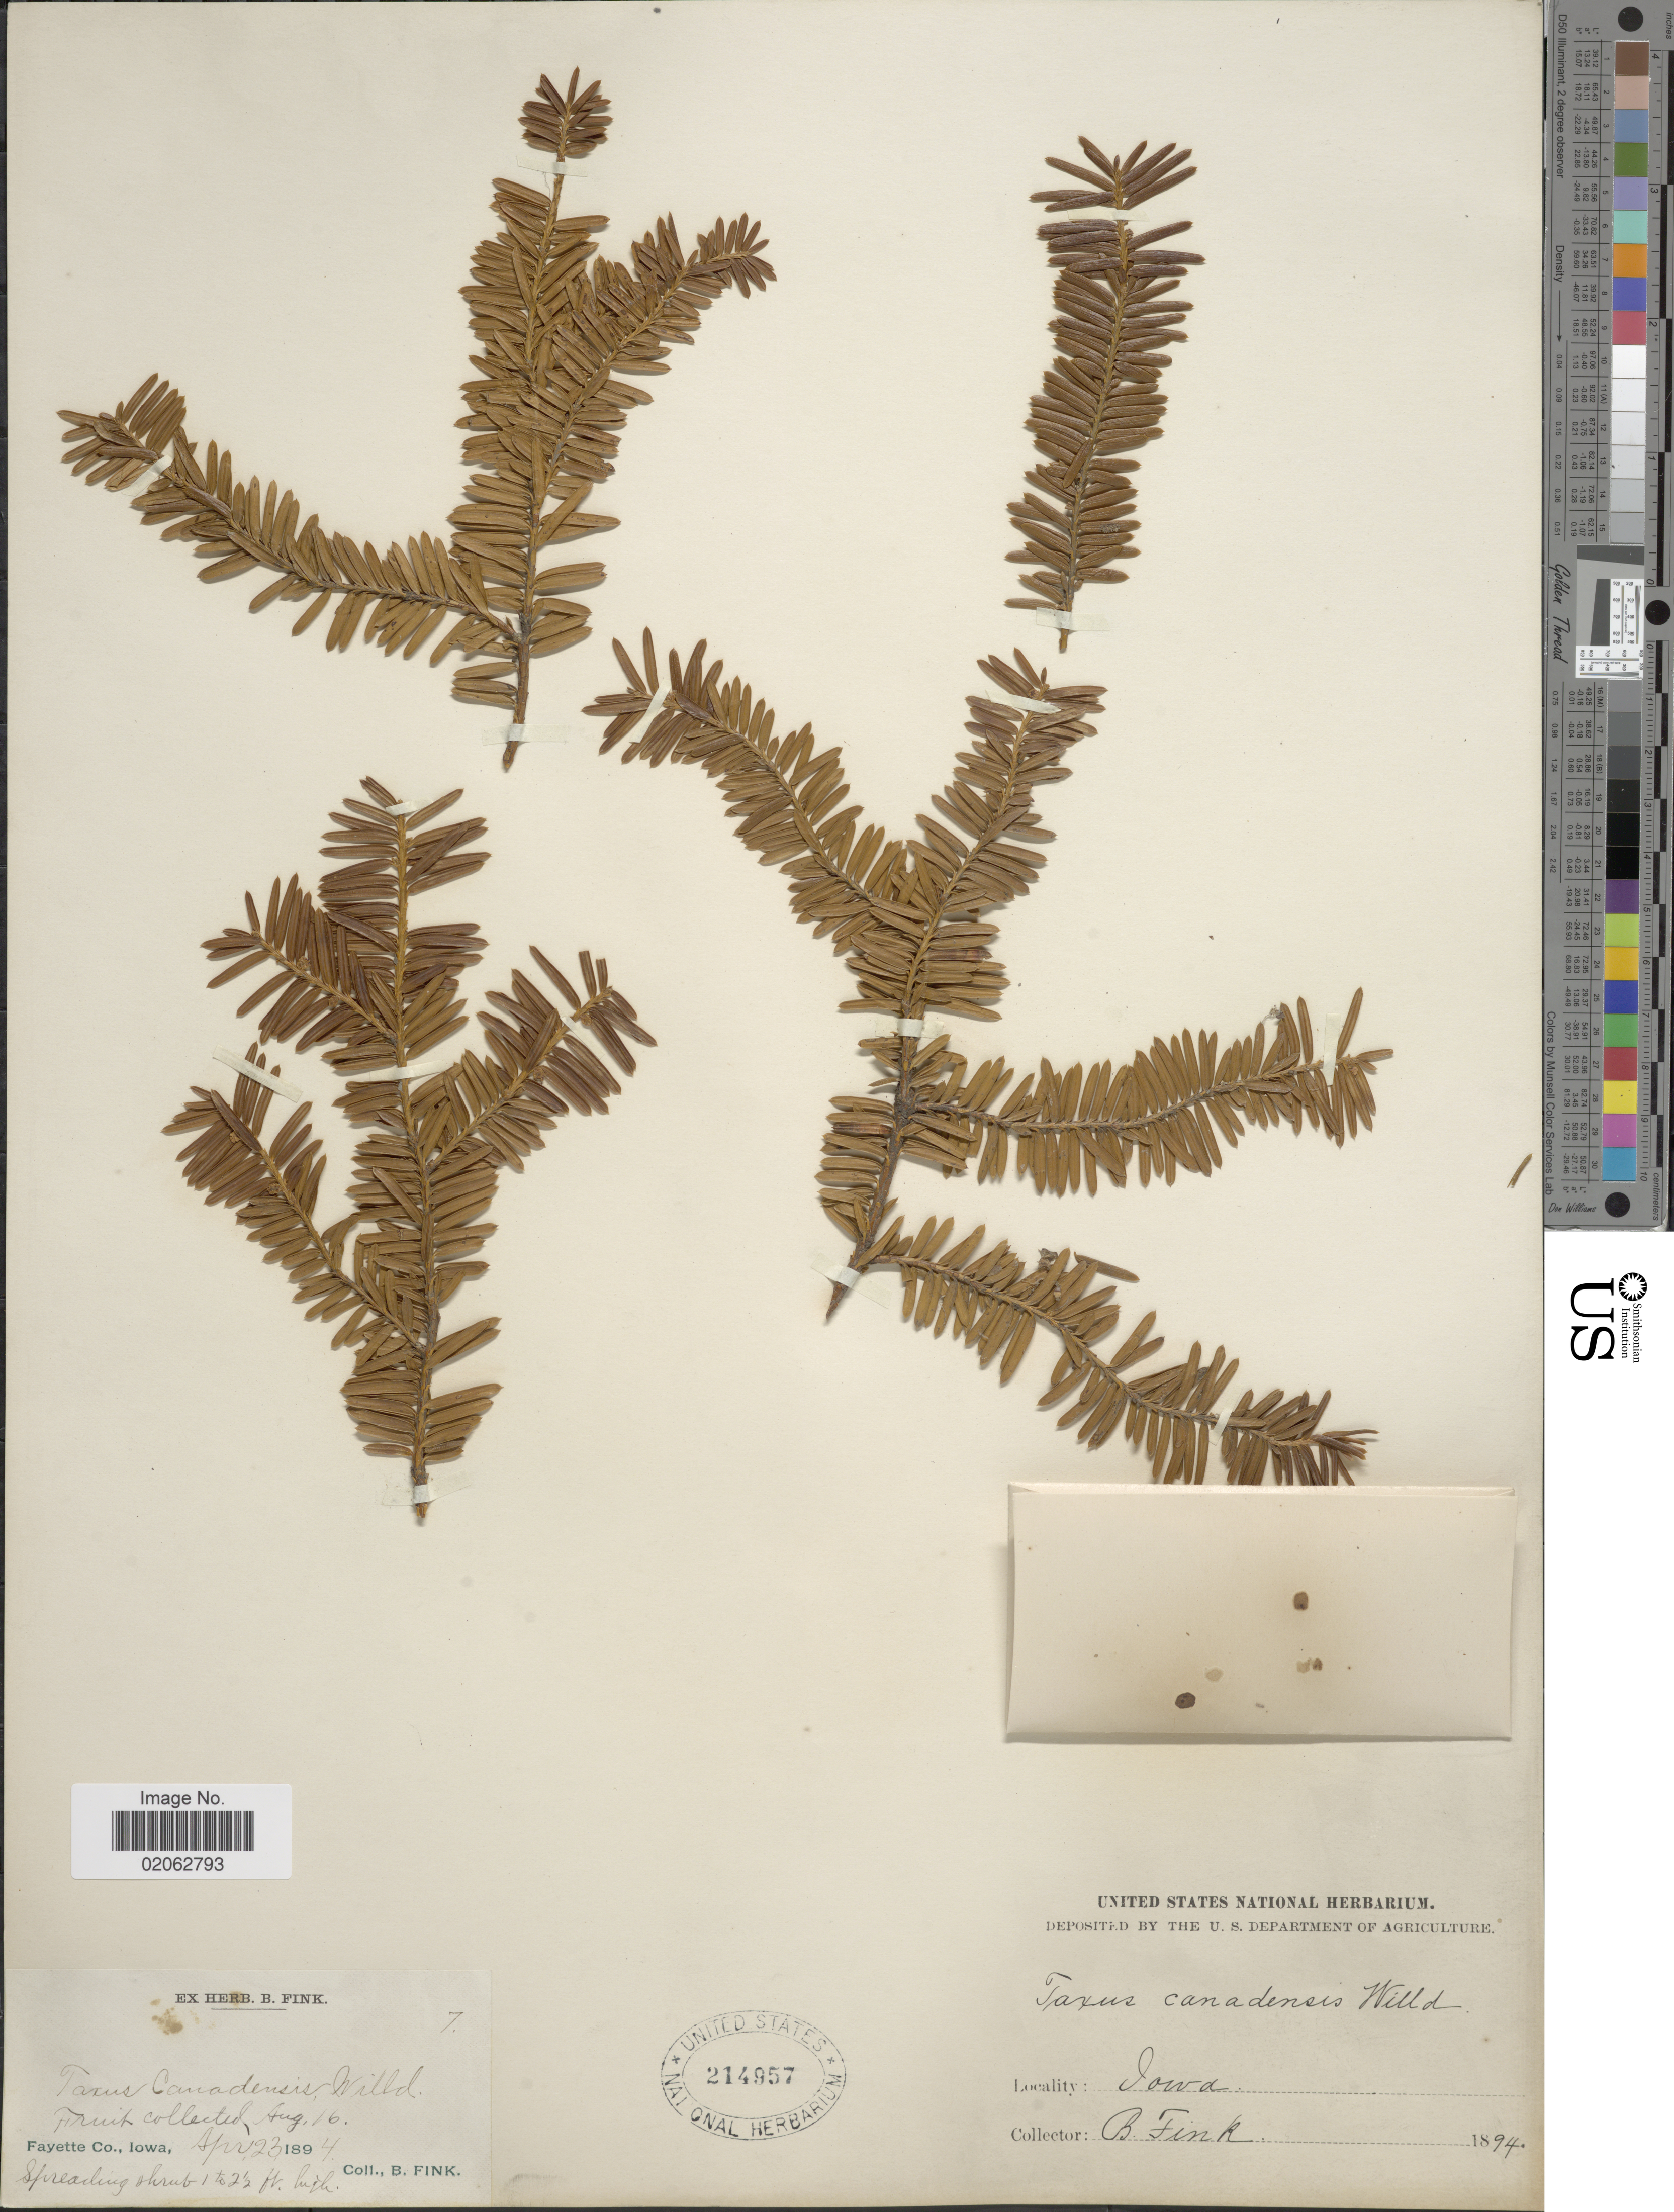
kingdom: Plantae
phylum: Tracheophyta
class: Pinopsida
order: Pinales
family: Taxaceae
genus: Taxus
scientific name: Taxus canadensis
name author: Marshall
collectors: B. Fink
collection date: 1894-04-23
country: United States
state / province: Iowa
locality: Fayette Co., Iowa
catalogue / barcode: US 214957